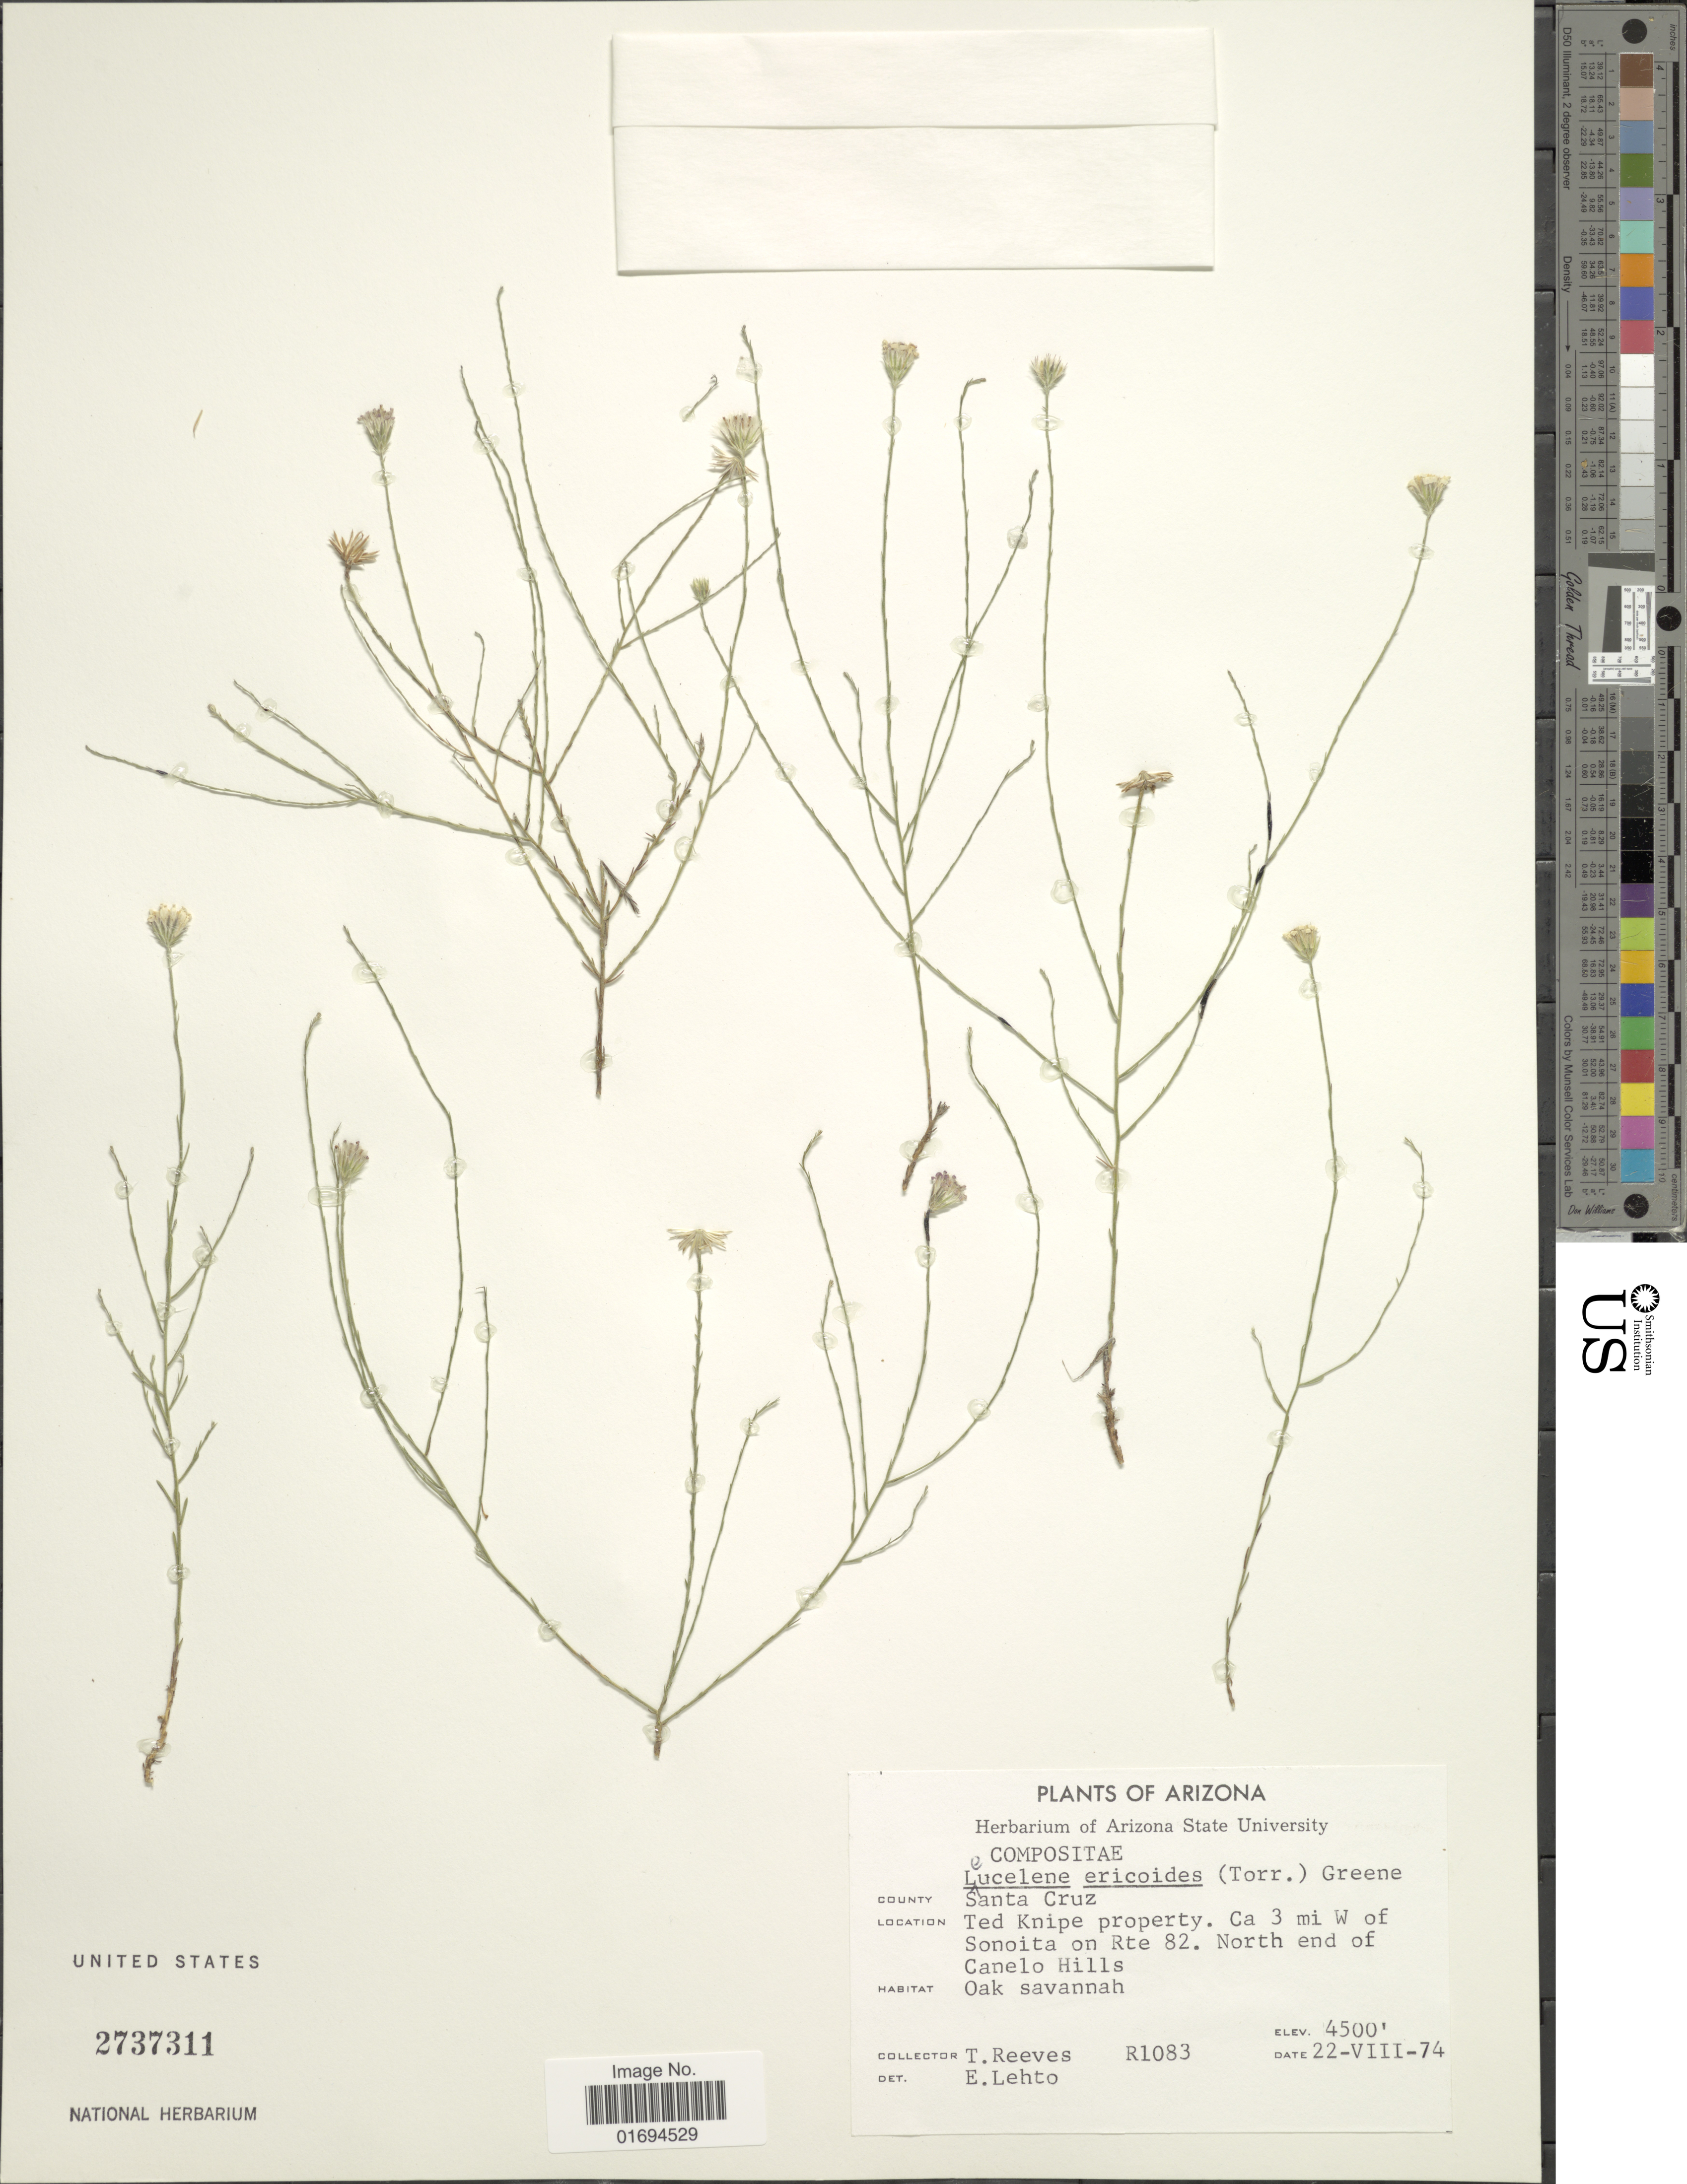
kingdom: Plantae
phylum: Tracheophyta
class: Magnoliopsida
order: Asterales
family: Asteraceae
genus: Chaetopappa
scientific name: Chaetopappa ericoides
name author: (Torr.) G.L. Nesom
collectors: T. Reeves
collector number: R1083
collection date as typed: Transcribed d/m/y: 22/8/74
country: United States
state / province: Arizona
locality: Santa Cruz, Ted Knipe Property, Ca. 3 mi W of Sonoita on Rte 82, North end of Canelo Hills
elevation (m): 1372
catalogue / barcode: US 2737311